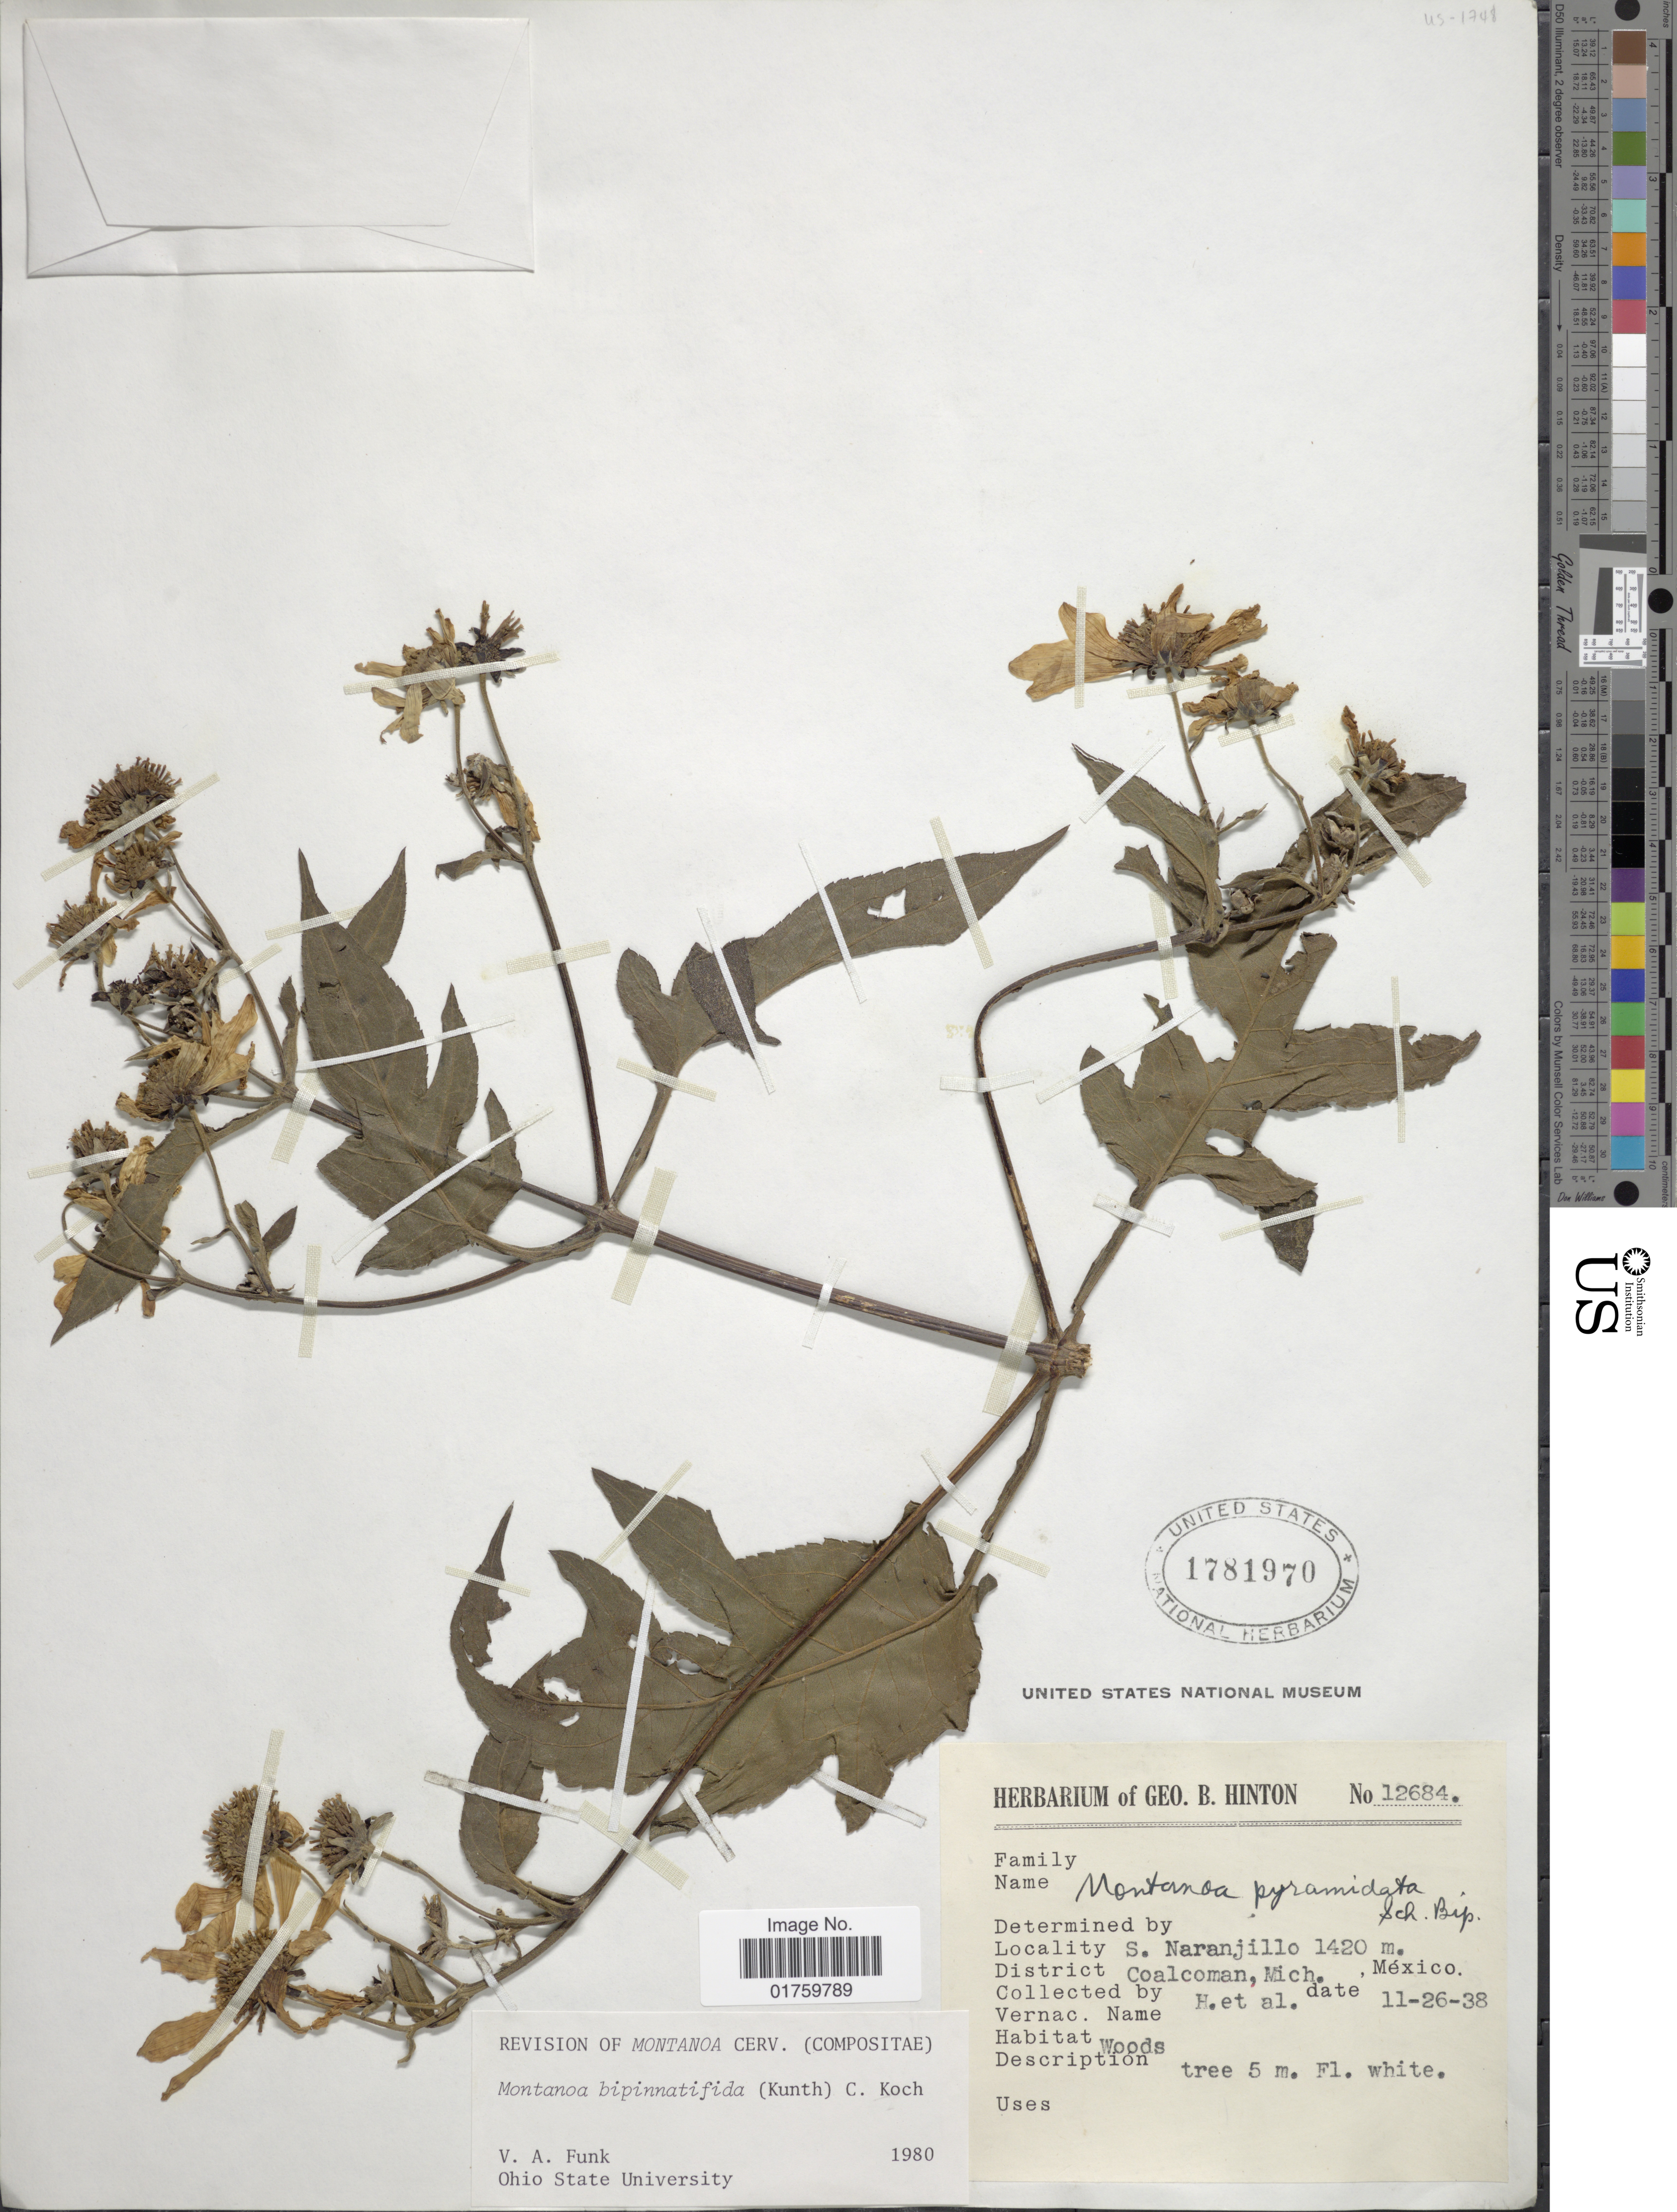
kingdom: Plantae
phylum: Tracheophyta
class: Magnoliopsida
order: Asterales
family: Asteraceae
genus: Montanoa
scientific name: Montanoa bipinnatifida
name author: (Kunth) C. Koch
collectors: G. B. Hinton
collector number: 12684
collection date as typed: Transcribed d/m/y: 26/11/38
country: Mexico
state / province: Michoacán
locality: S. Naranjillo, District Coalcoman.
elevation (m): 1420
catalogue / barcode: US 1781970